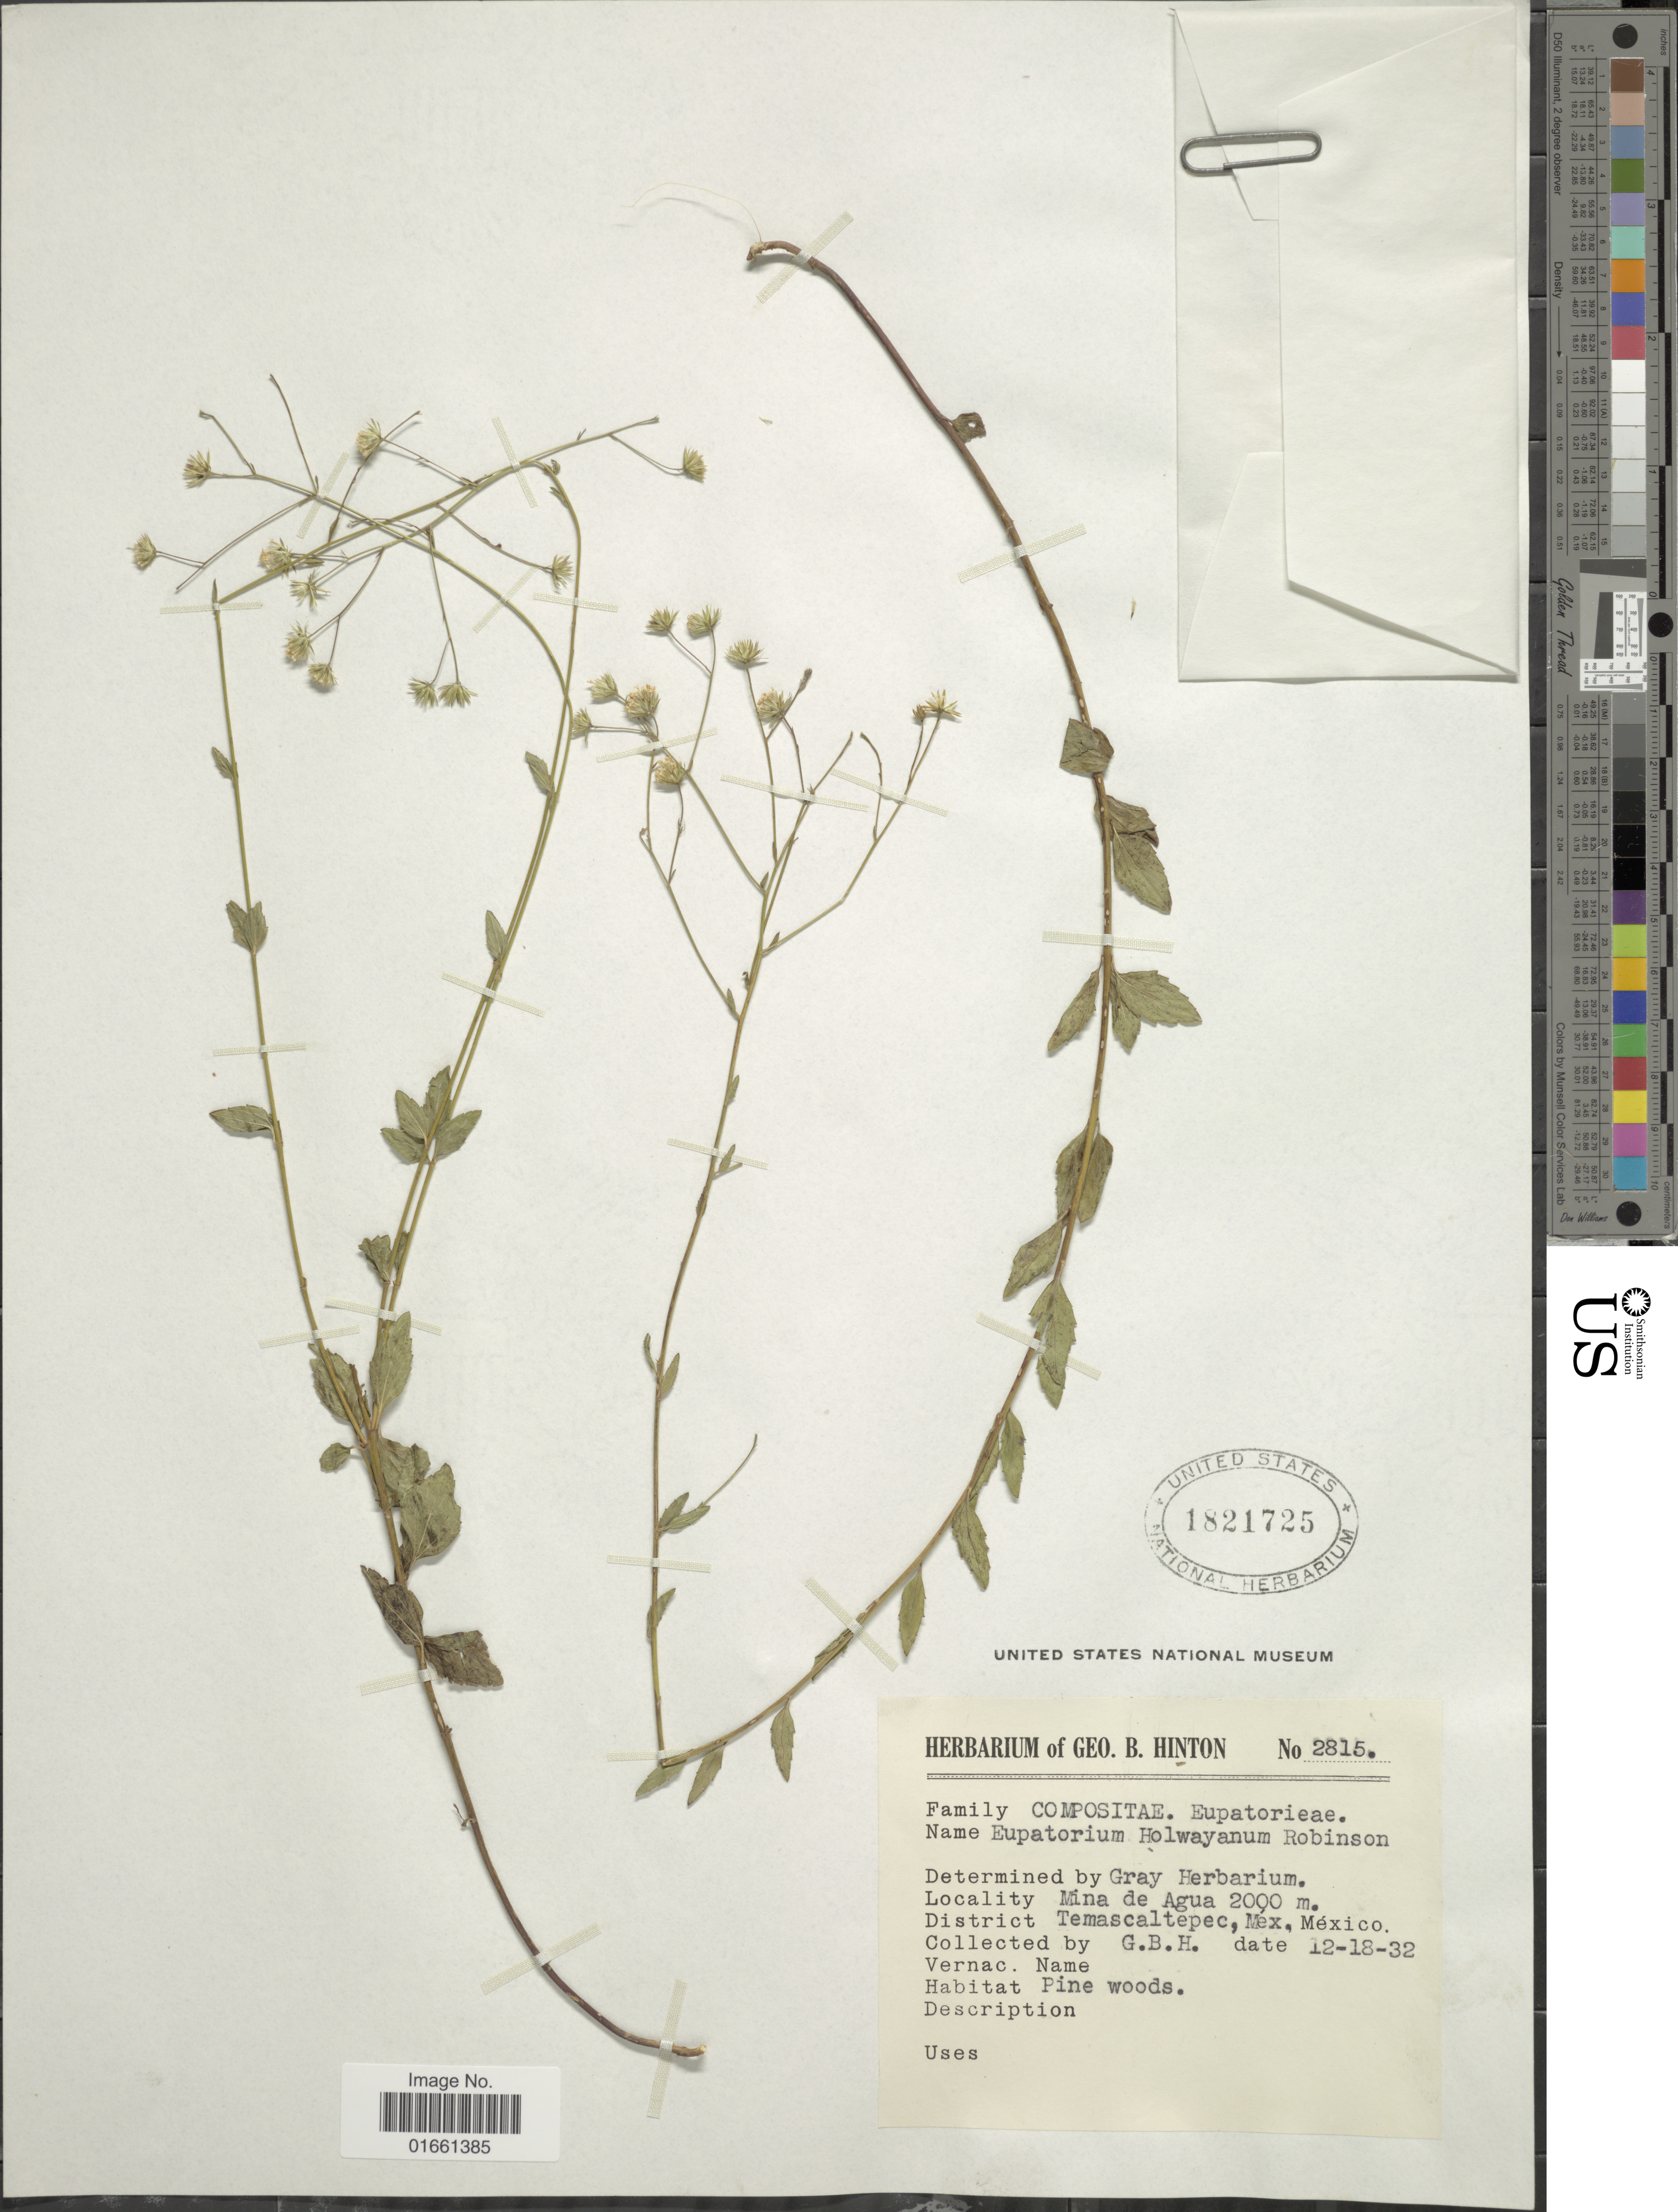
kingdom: Plantae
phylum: Tracheophyta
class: Magnoliopsida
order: Asterales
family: Asteraceae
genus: Fleischmannia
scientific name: Fleischmannia holwayana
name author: (B.L. Rob.) R.M. King & H. Rob.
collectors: G. B. Hinton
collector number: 2815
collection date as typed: Transcribed d/m/y: 18/12/32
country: Mexico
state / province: México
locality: Mina de Agua, Temascaltepec.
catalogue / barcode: US 1821725